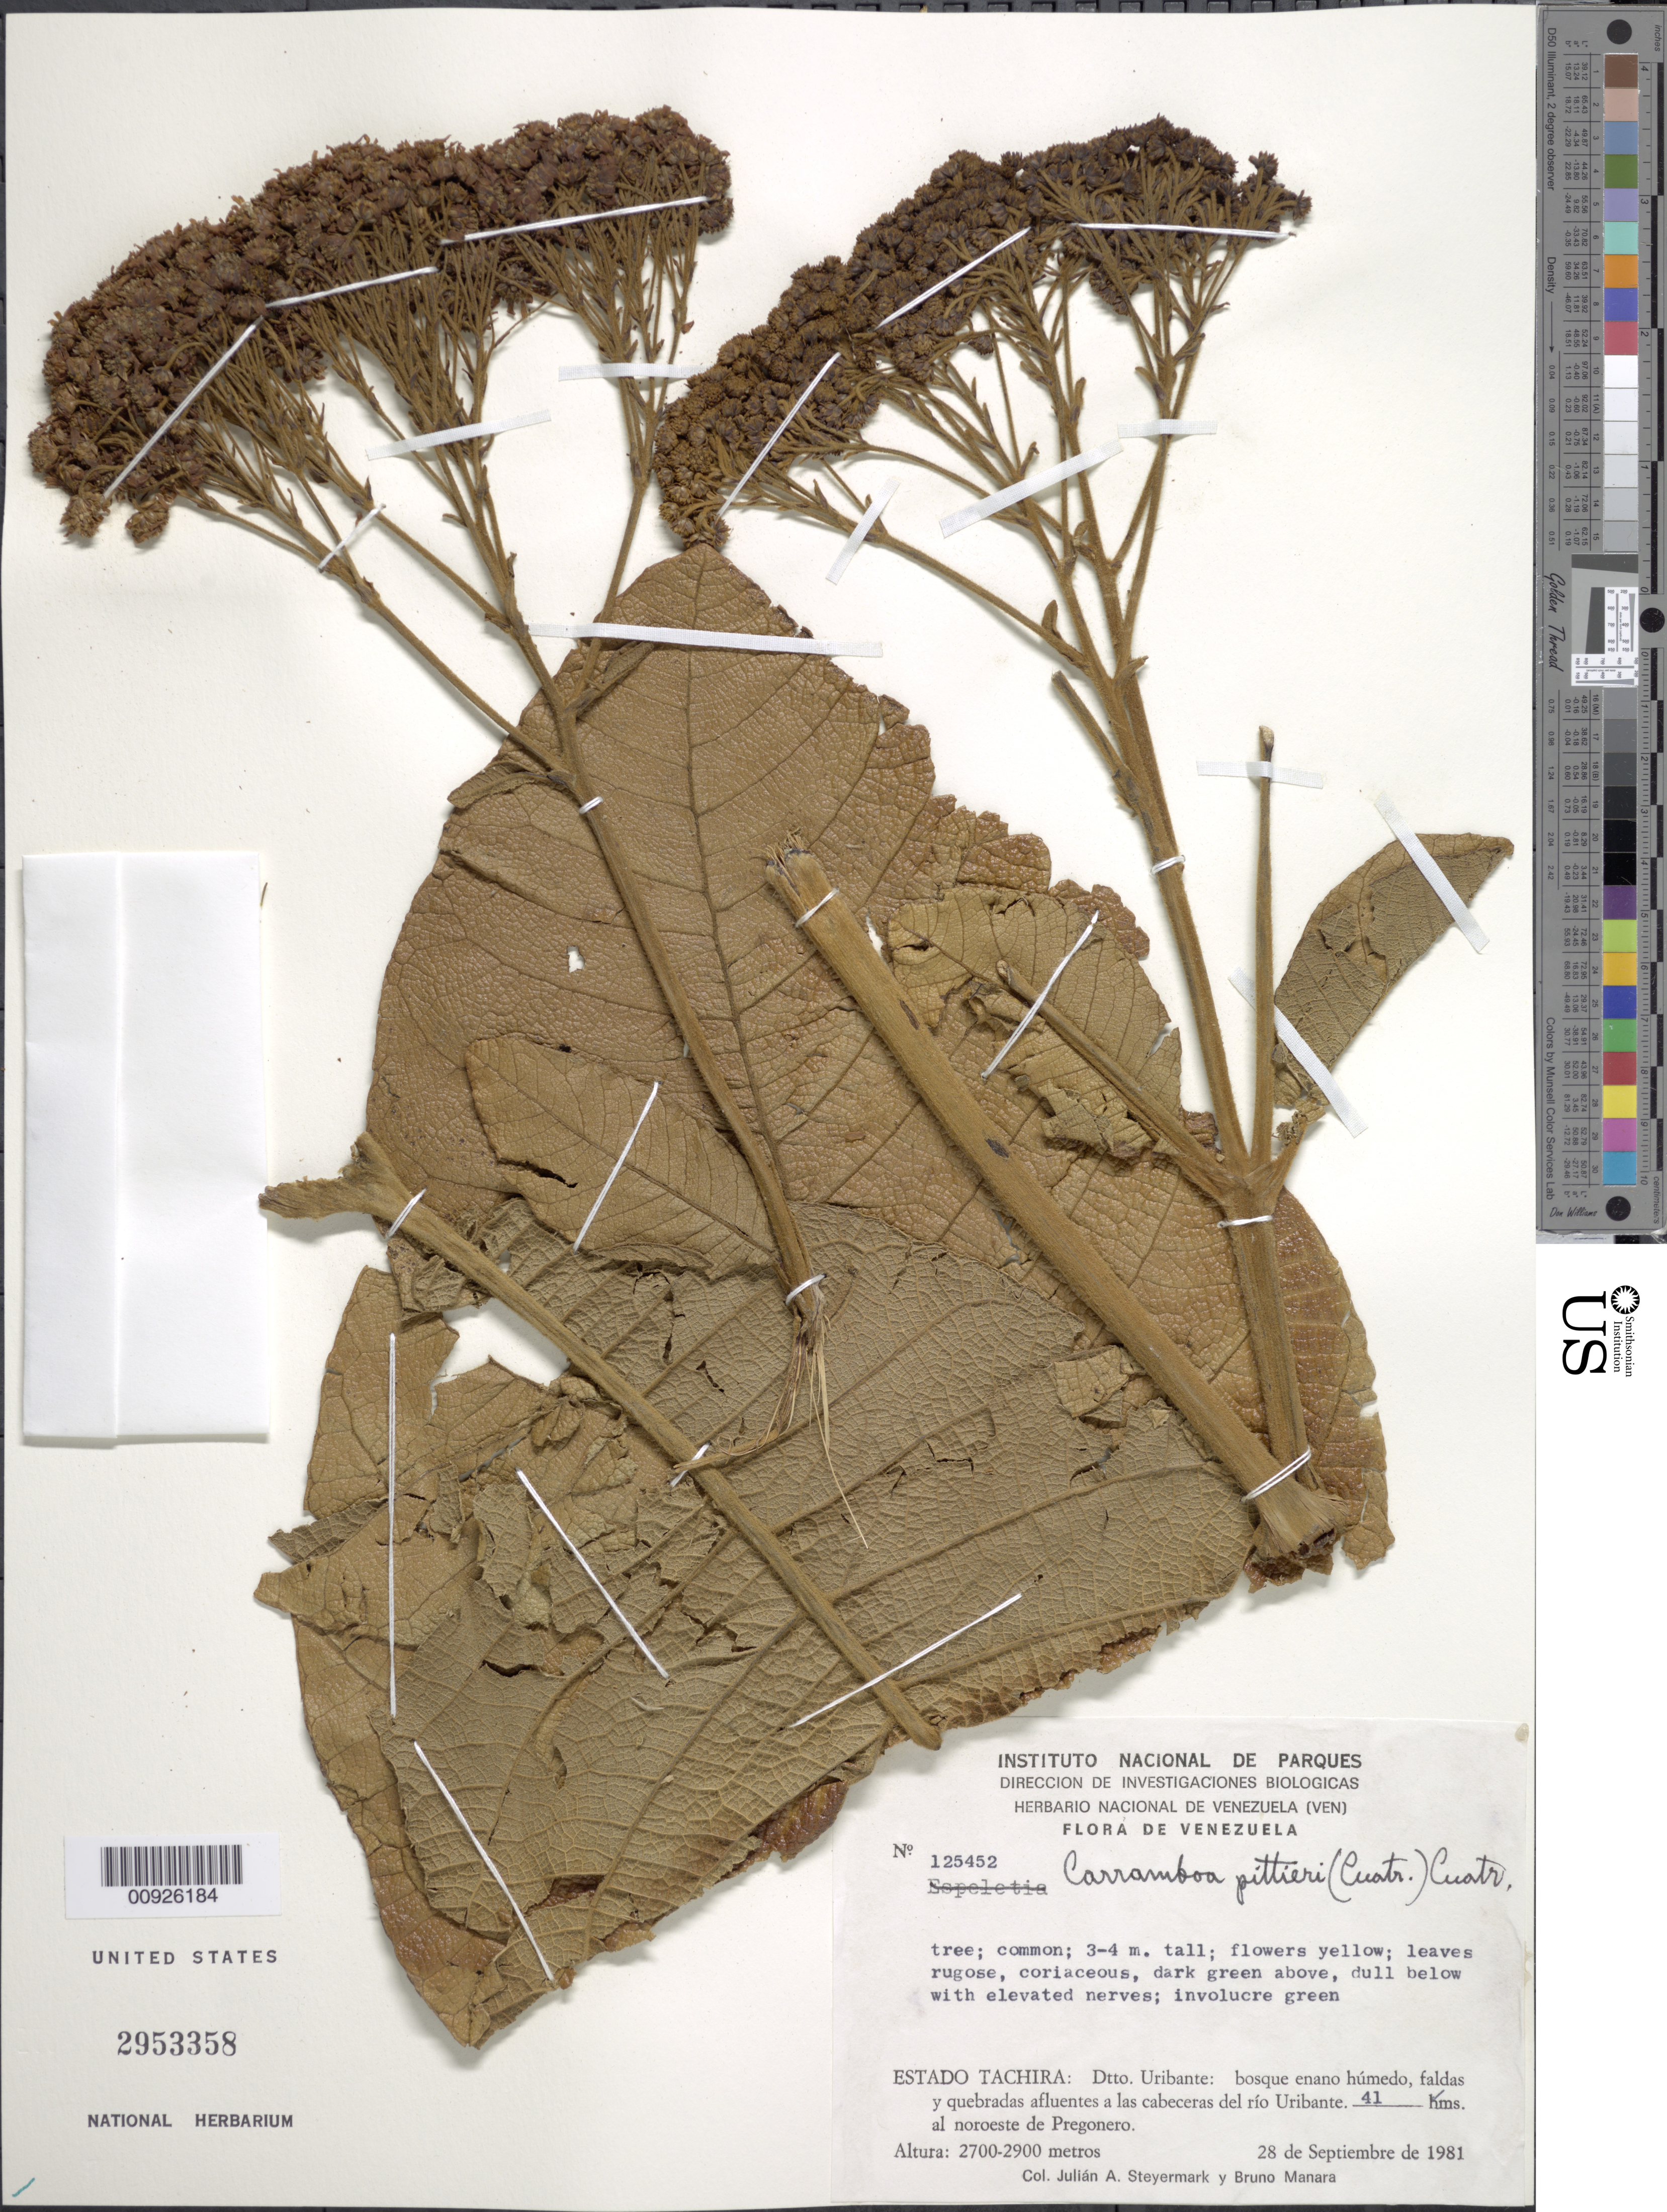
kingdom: Plantae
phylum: Tracheophyta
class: Magnoliopsida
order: Asterales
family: Asteraceae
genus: Carramboa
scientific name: Carramboa badilloi var. pittieri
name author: (Cuatrec.) Cuatrec.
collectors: J. Steyermark & B. Manara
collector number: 125452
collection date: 1981-09-28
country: Venezuela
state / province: Tachira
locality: Dtto. Uribante: bosque enano humedo, faldas y quebradas afluentes a las cabeceras del rio Uribante. 41 kms. al noroeste de Pregonero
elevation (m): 2700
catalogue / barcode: US 2953358